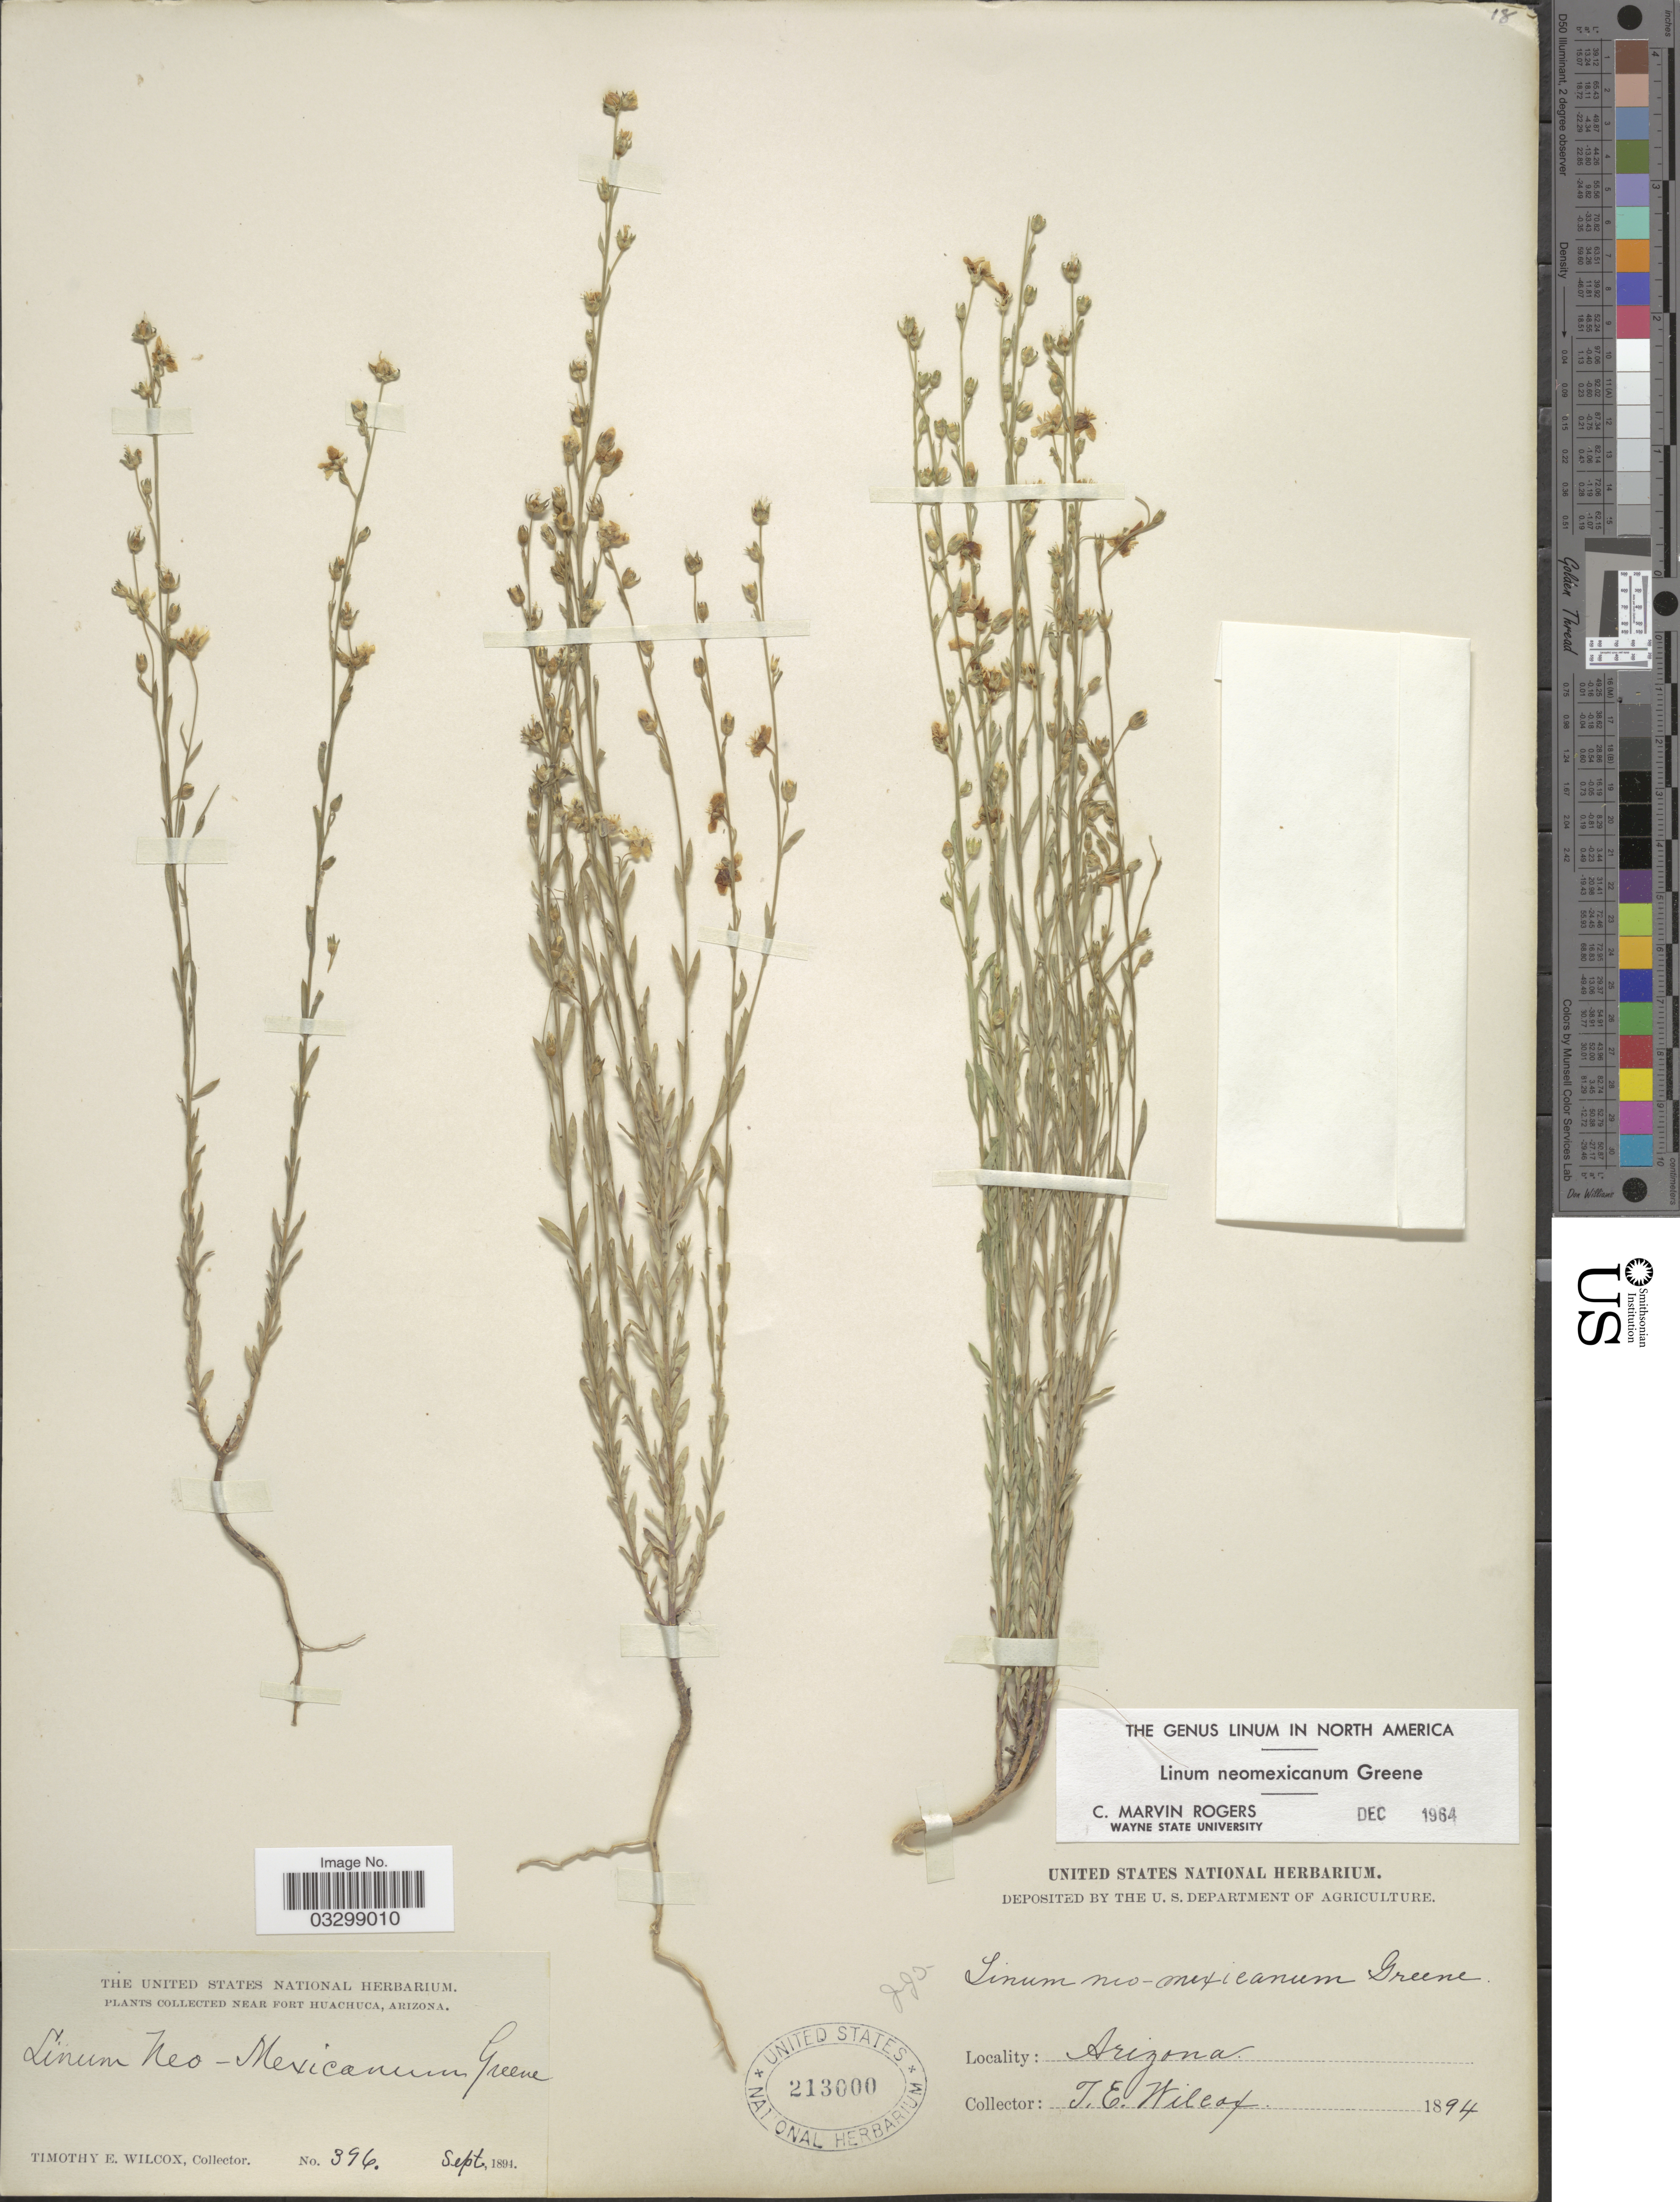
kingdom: Plantae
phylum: Tracheophyta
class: Magnoliopsida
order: Malpighiales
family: Linaceae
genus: Linum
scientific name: Linum neomexicanum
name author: Greene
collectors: T. E. Wilcox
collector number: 396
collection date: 1894-09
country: United States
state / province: Arizona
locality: Near Port Huachuca.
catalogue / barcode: US 213000